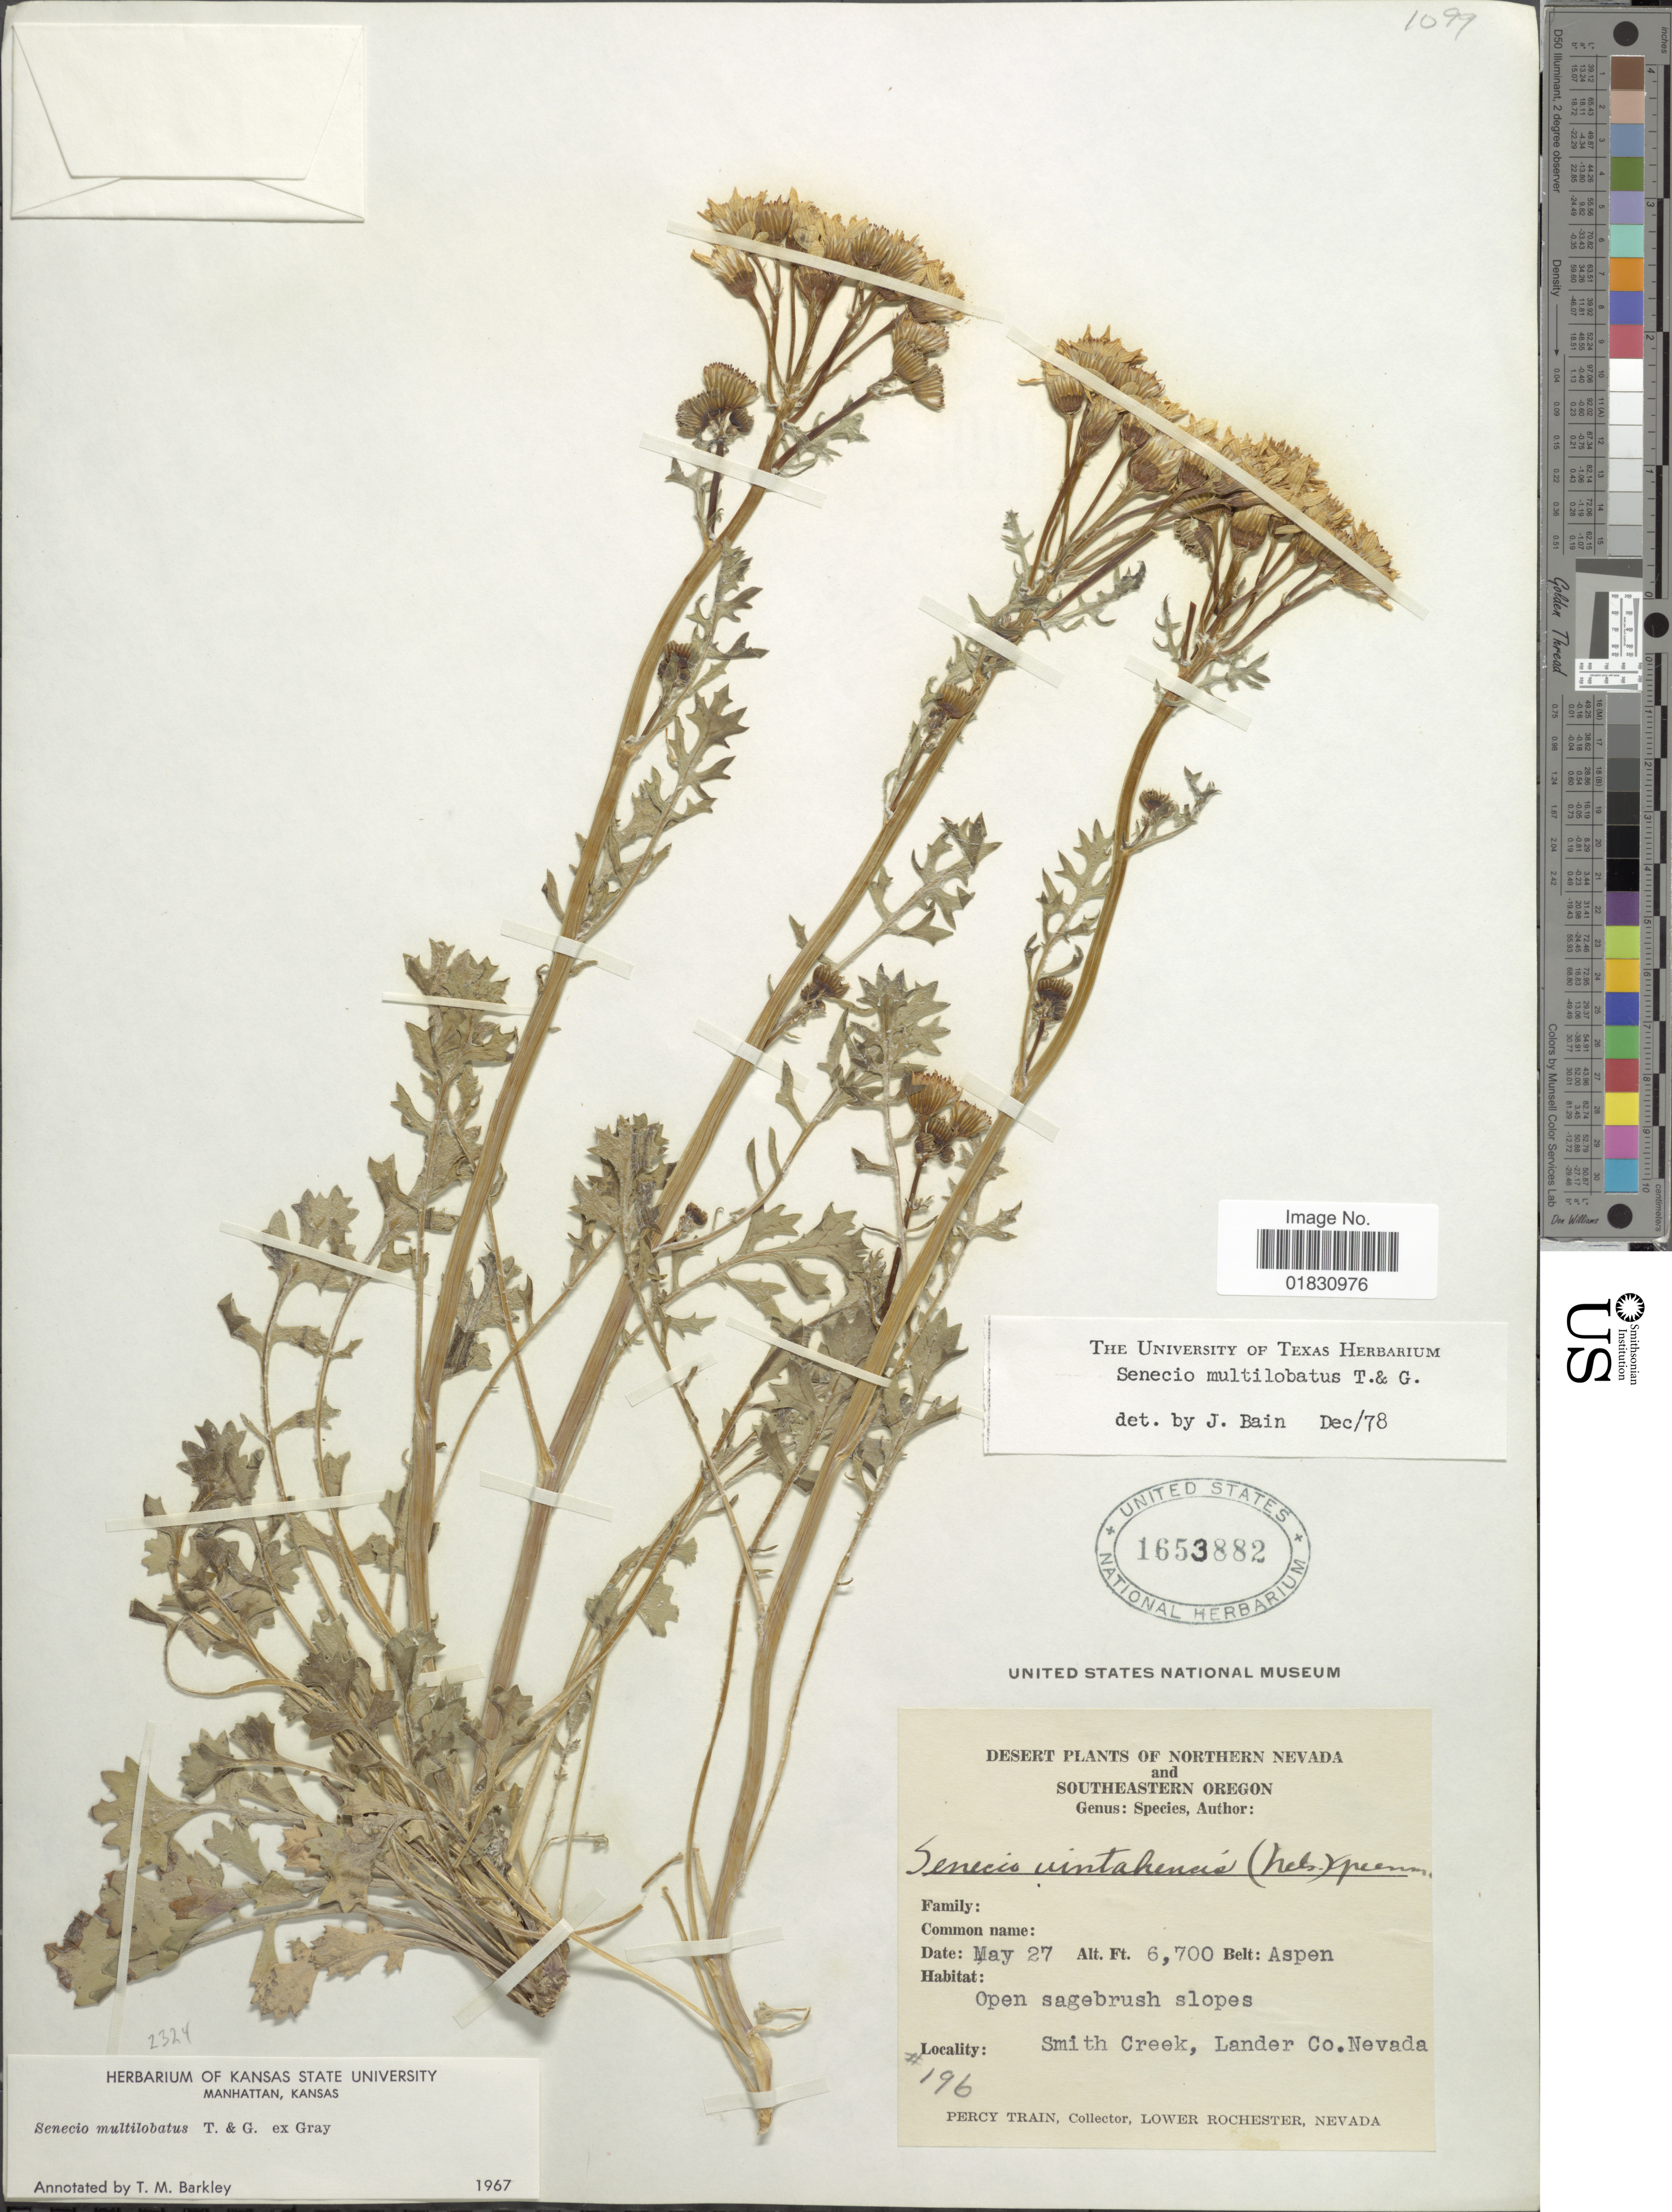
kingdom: Plantae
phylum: Tracheophyta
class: Magnoliopsida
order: Asterales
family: Asteraceae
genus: Packera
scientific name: Packera multilobata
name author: (Torr. & A. Gray) W.A. Weber & Á. Löve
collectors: P. Train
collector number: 196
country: United States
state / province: Nevada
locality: Northern Nevada, Smith Creek, Lander Co., Nevada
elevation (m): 2042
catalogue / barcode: US 1653882